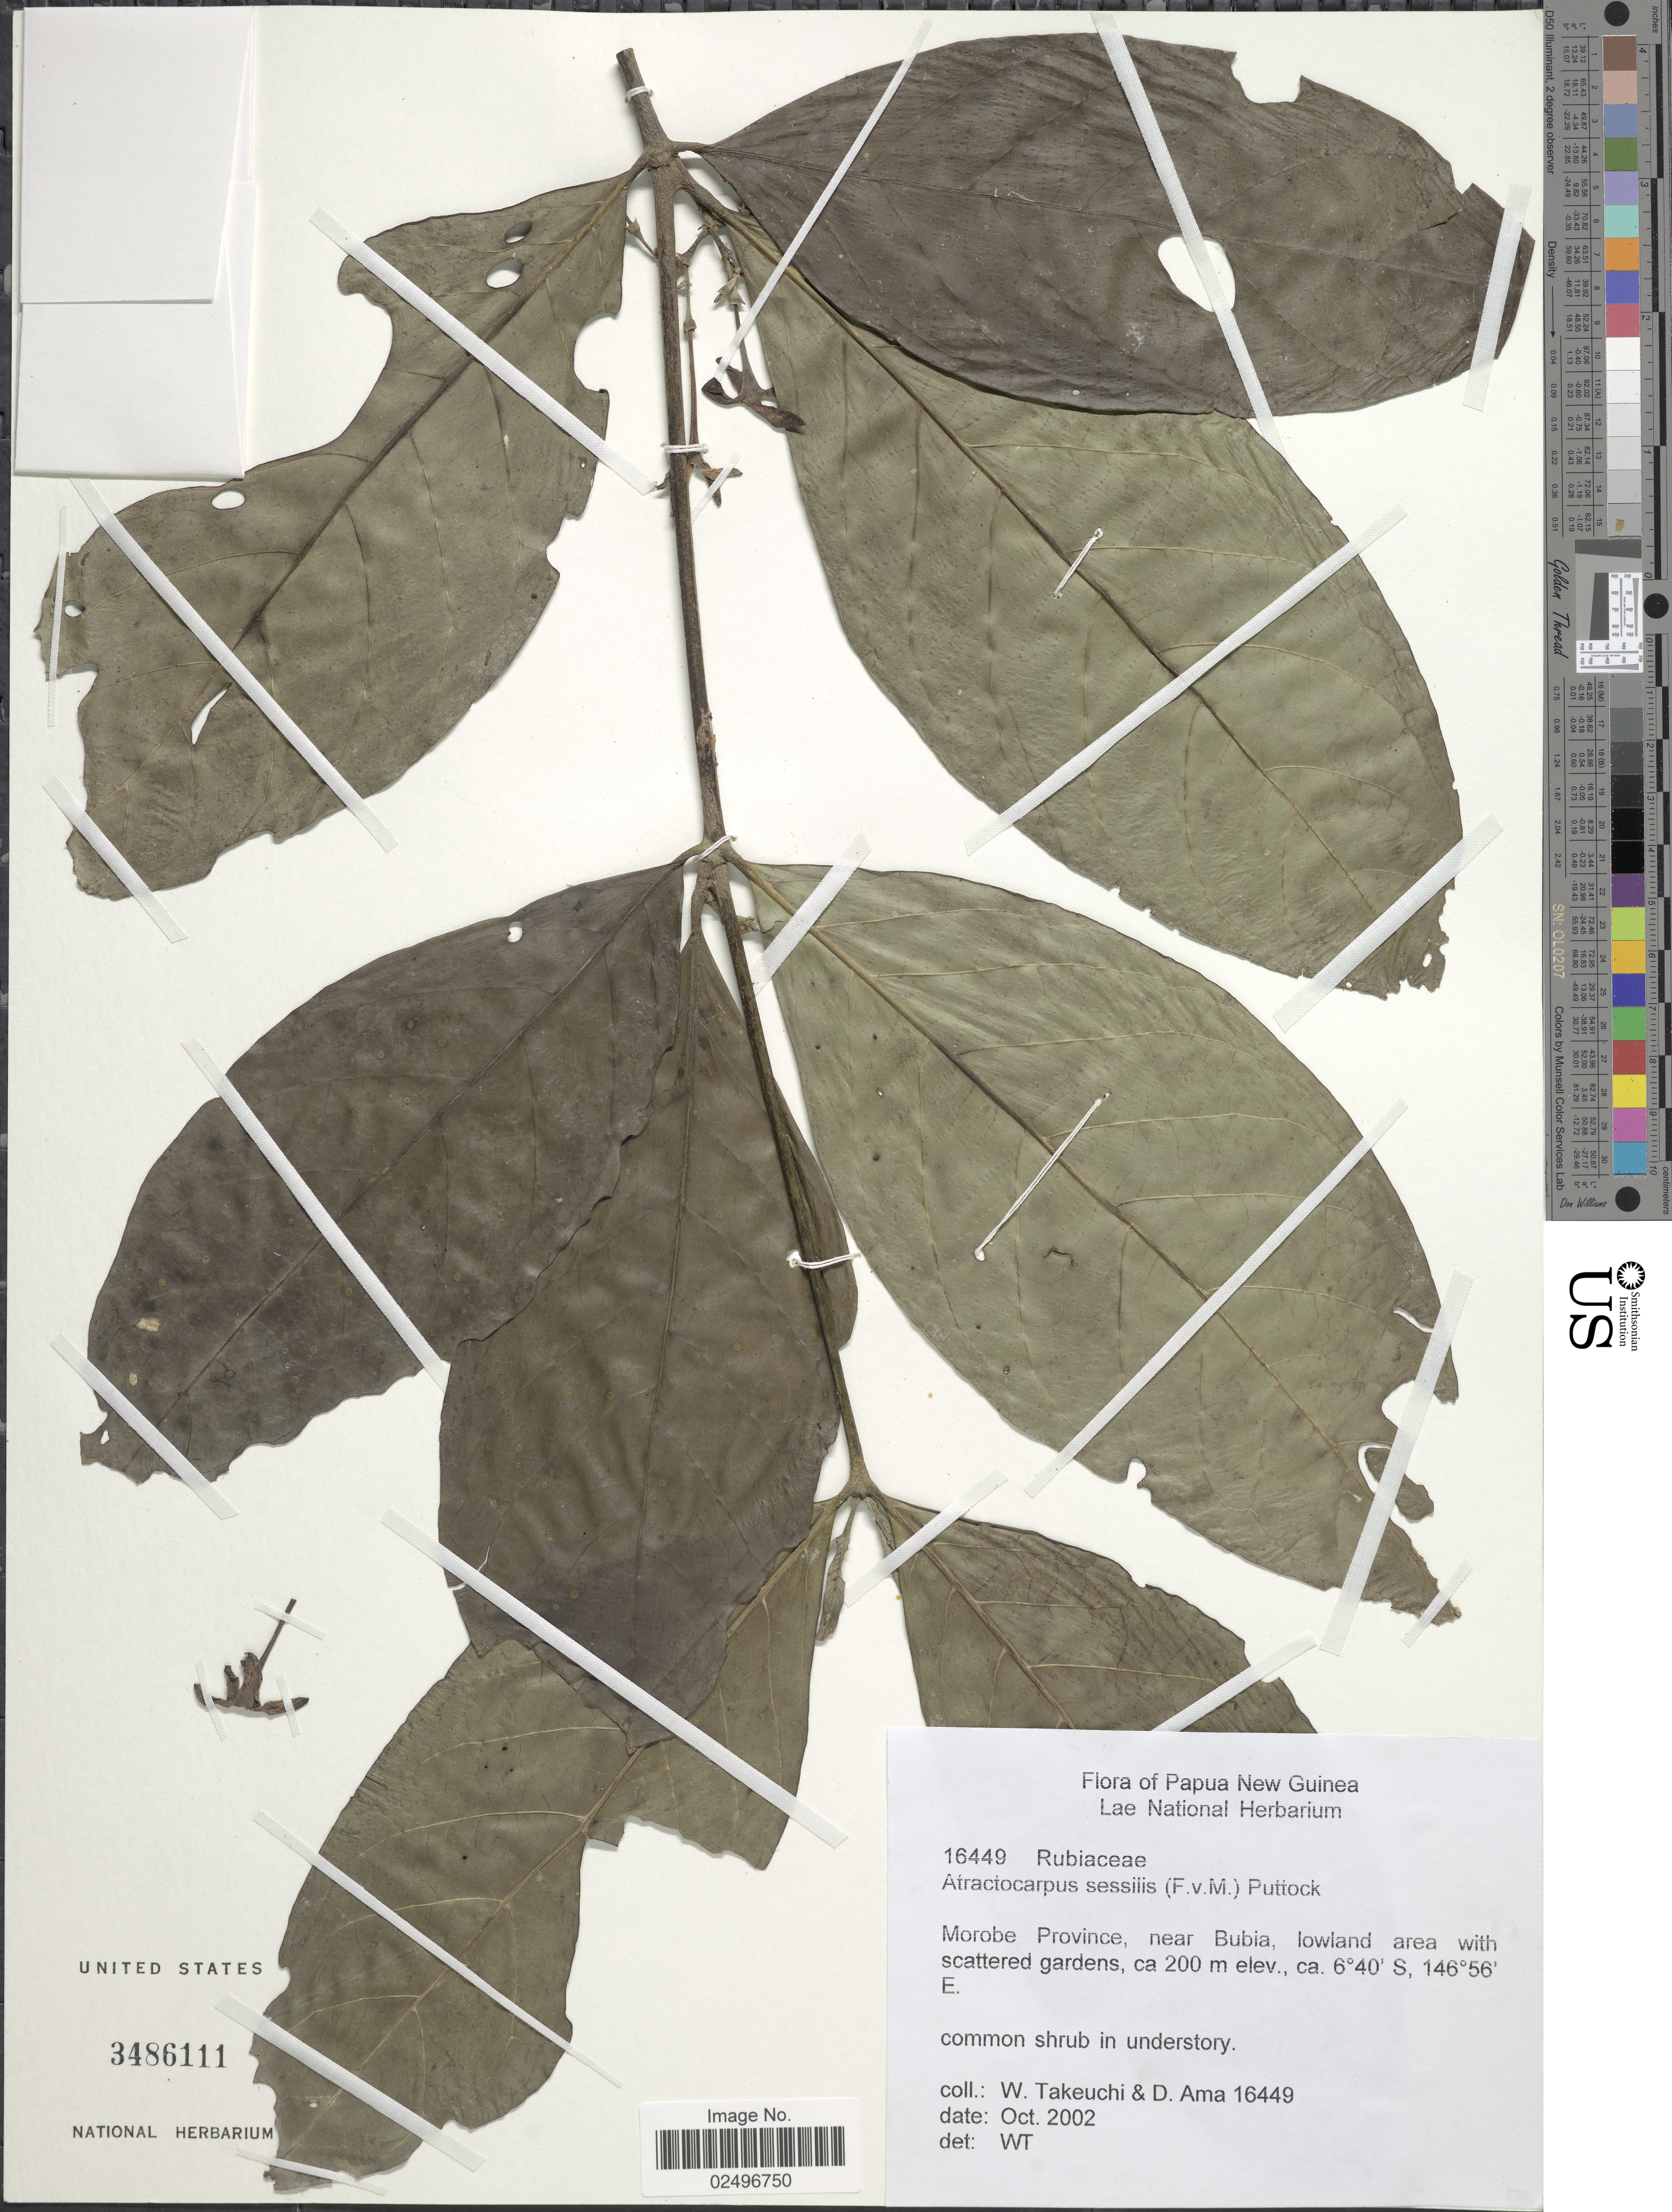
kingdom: Plantae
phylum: Tracheophyta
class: Magnoliopsida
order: Gentianales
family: Rubiaceae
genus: Atractocarpus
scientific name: Atractocarpus sessilis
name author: (F. Muell.) Puttock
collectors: W. Takeuchi & D. Ama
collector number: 1649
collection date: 2002-10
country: Papua New Guinea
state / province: Morobe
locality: Near Bubia, lowland area with scattered gardens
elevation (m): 200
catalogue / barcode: US 3486111